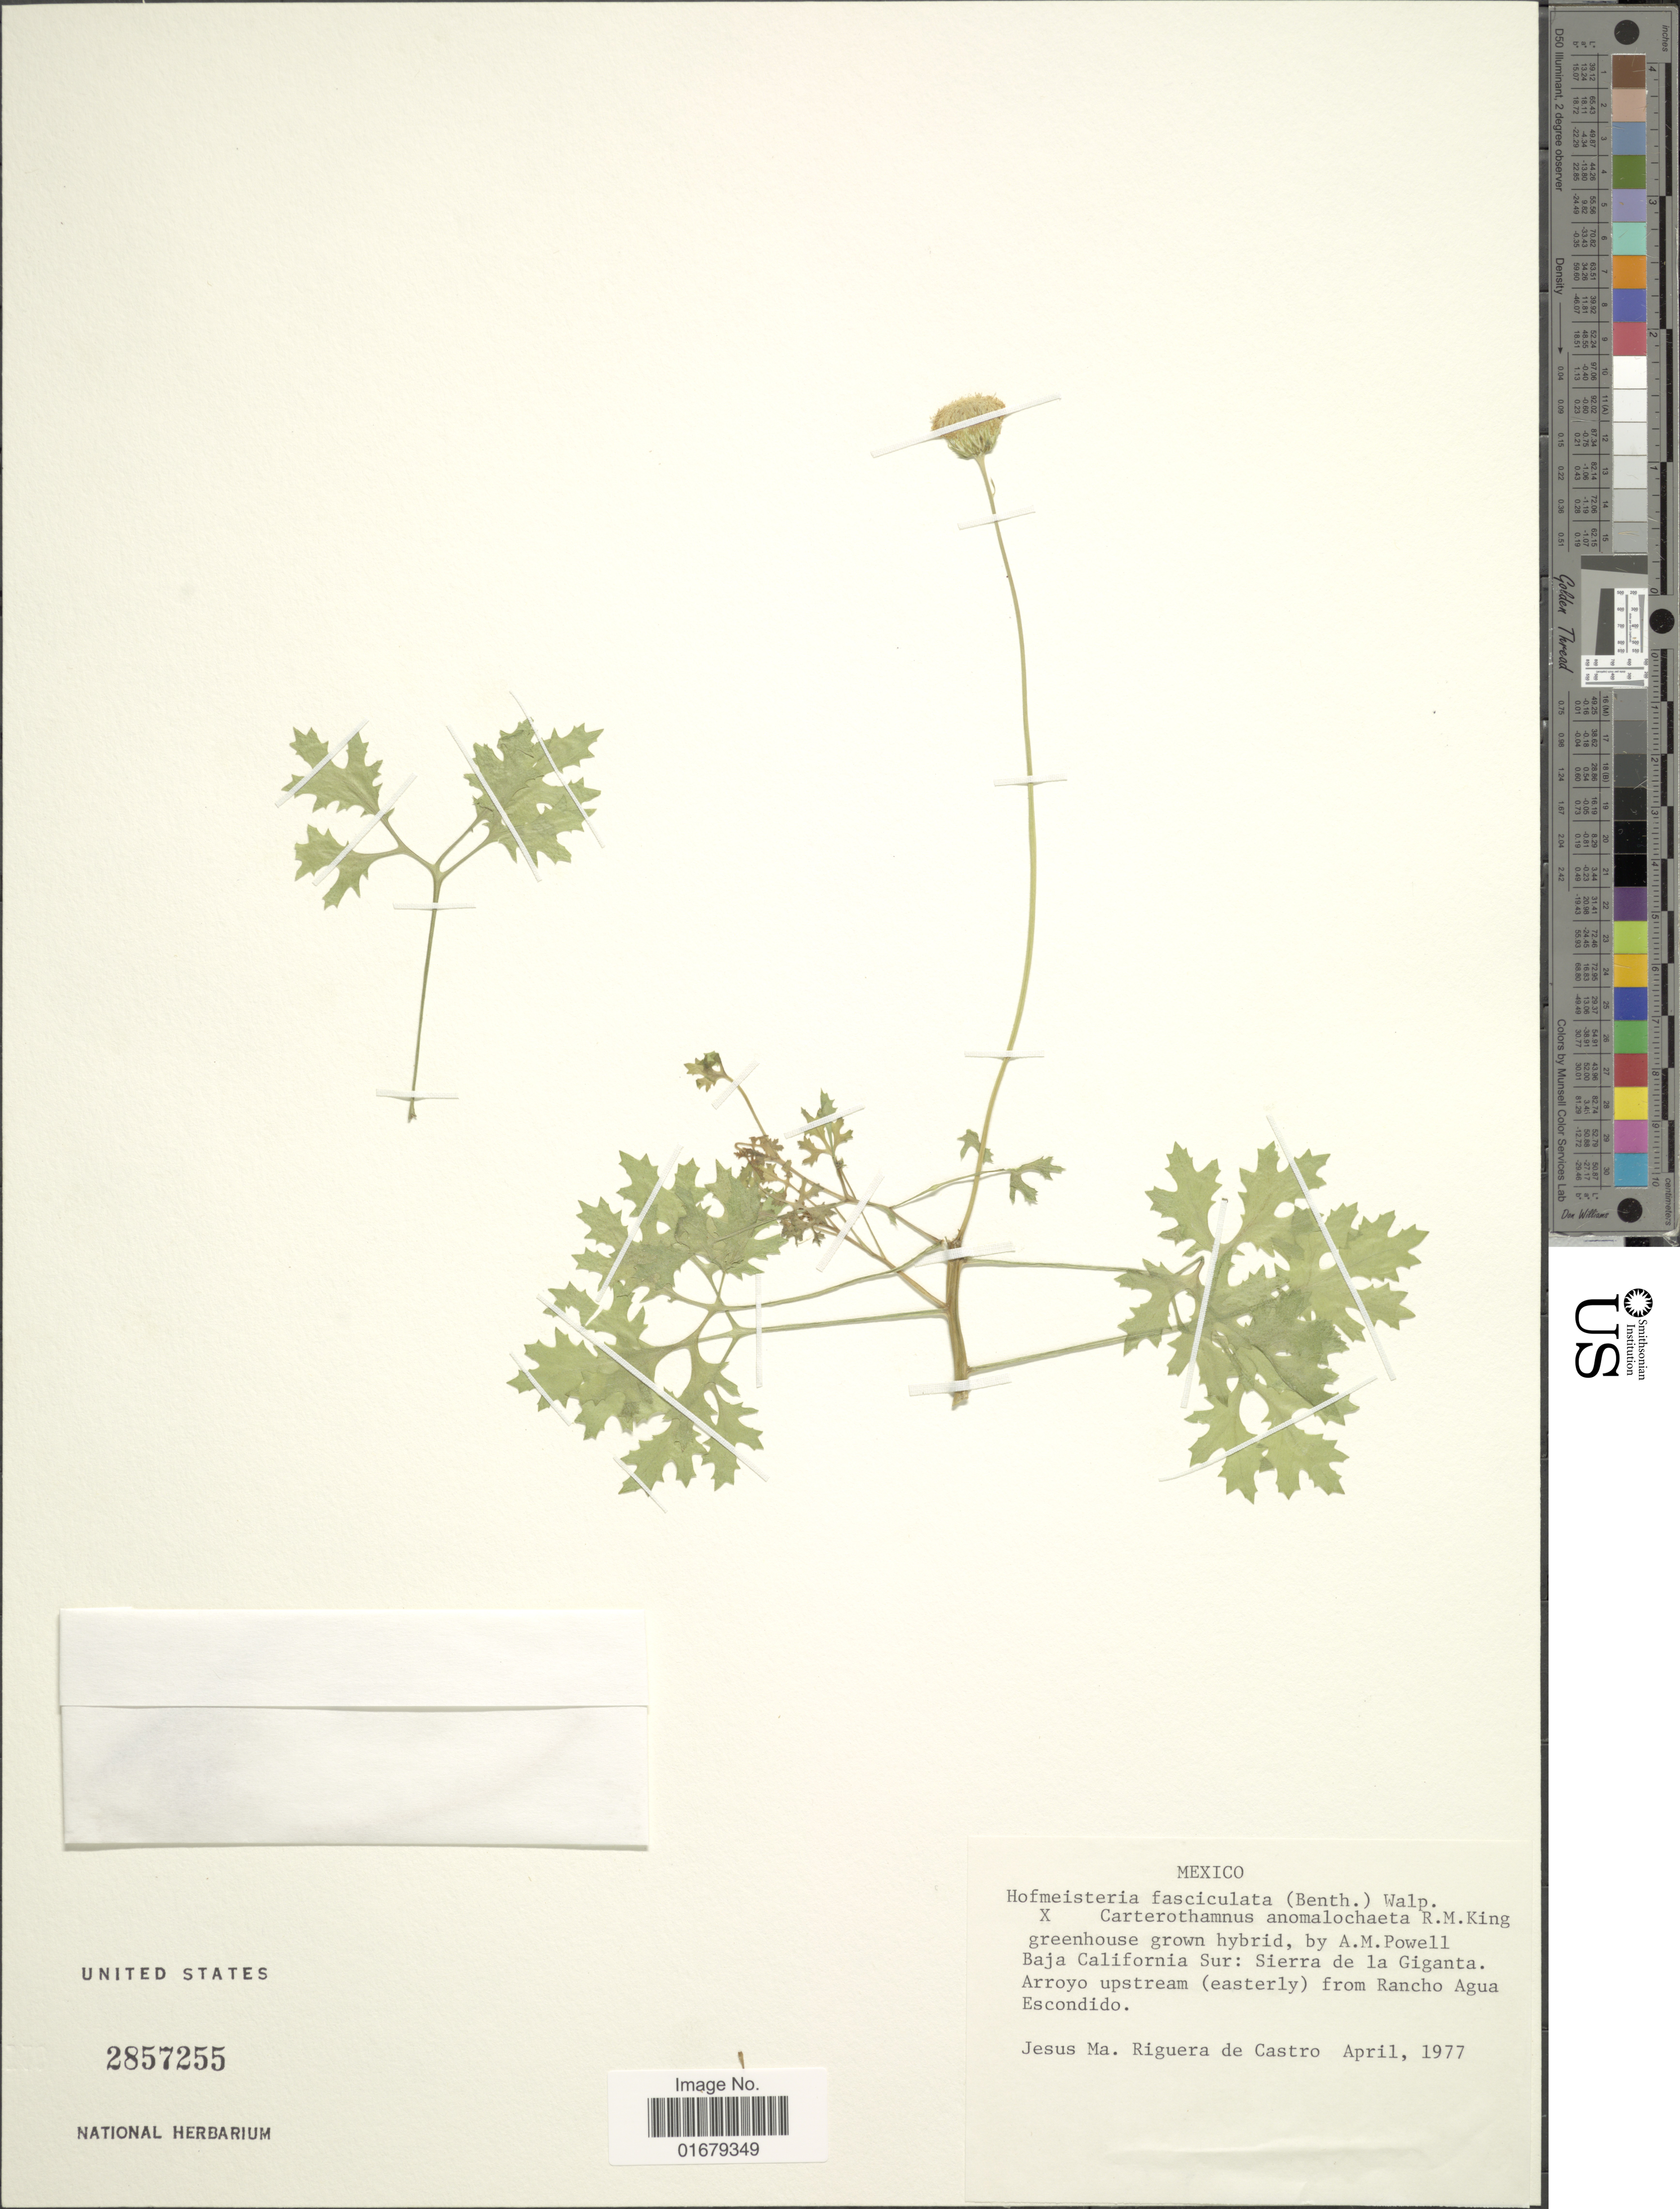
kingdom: Plantae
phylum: Tracheophyta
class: Magnoliopsida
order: Asterales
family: Asteraceae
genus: Hofmeisteria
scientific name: Hofmeisteria fasciculata x Carterothamnus anomalochaeta R.M. King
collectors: Castro, J. M.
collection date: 1977-04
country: Mexico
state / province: Baja California Sur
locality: Sierra de la Giganta. Arroyo upstream (easterly) from Rancho Agua Escondido.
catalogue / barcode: US 2857255